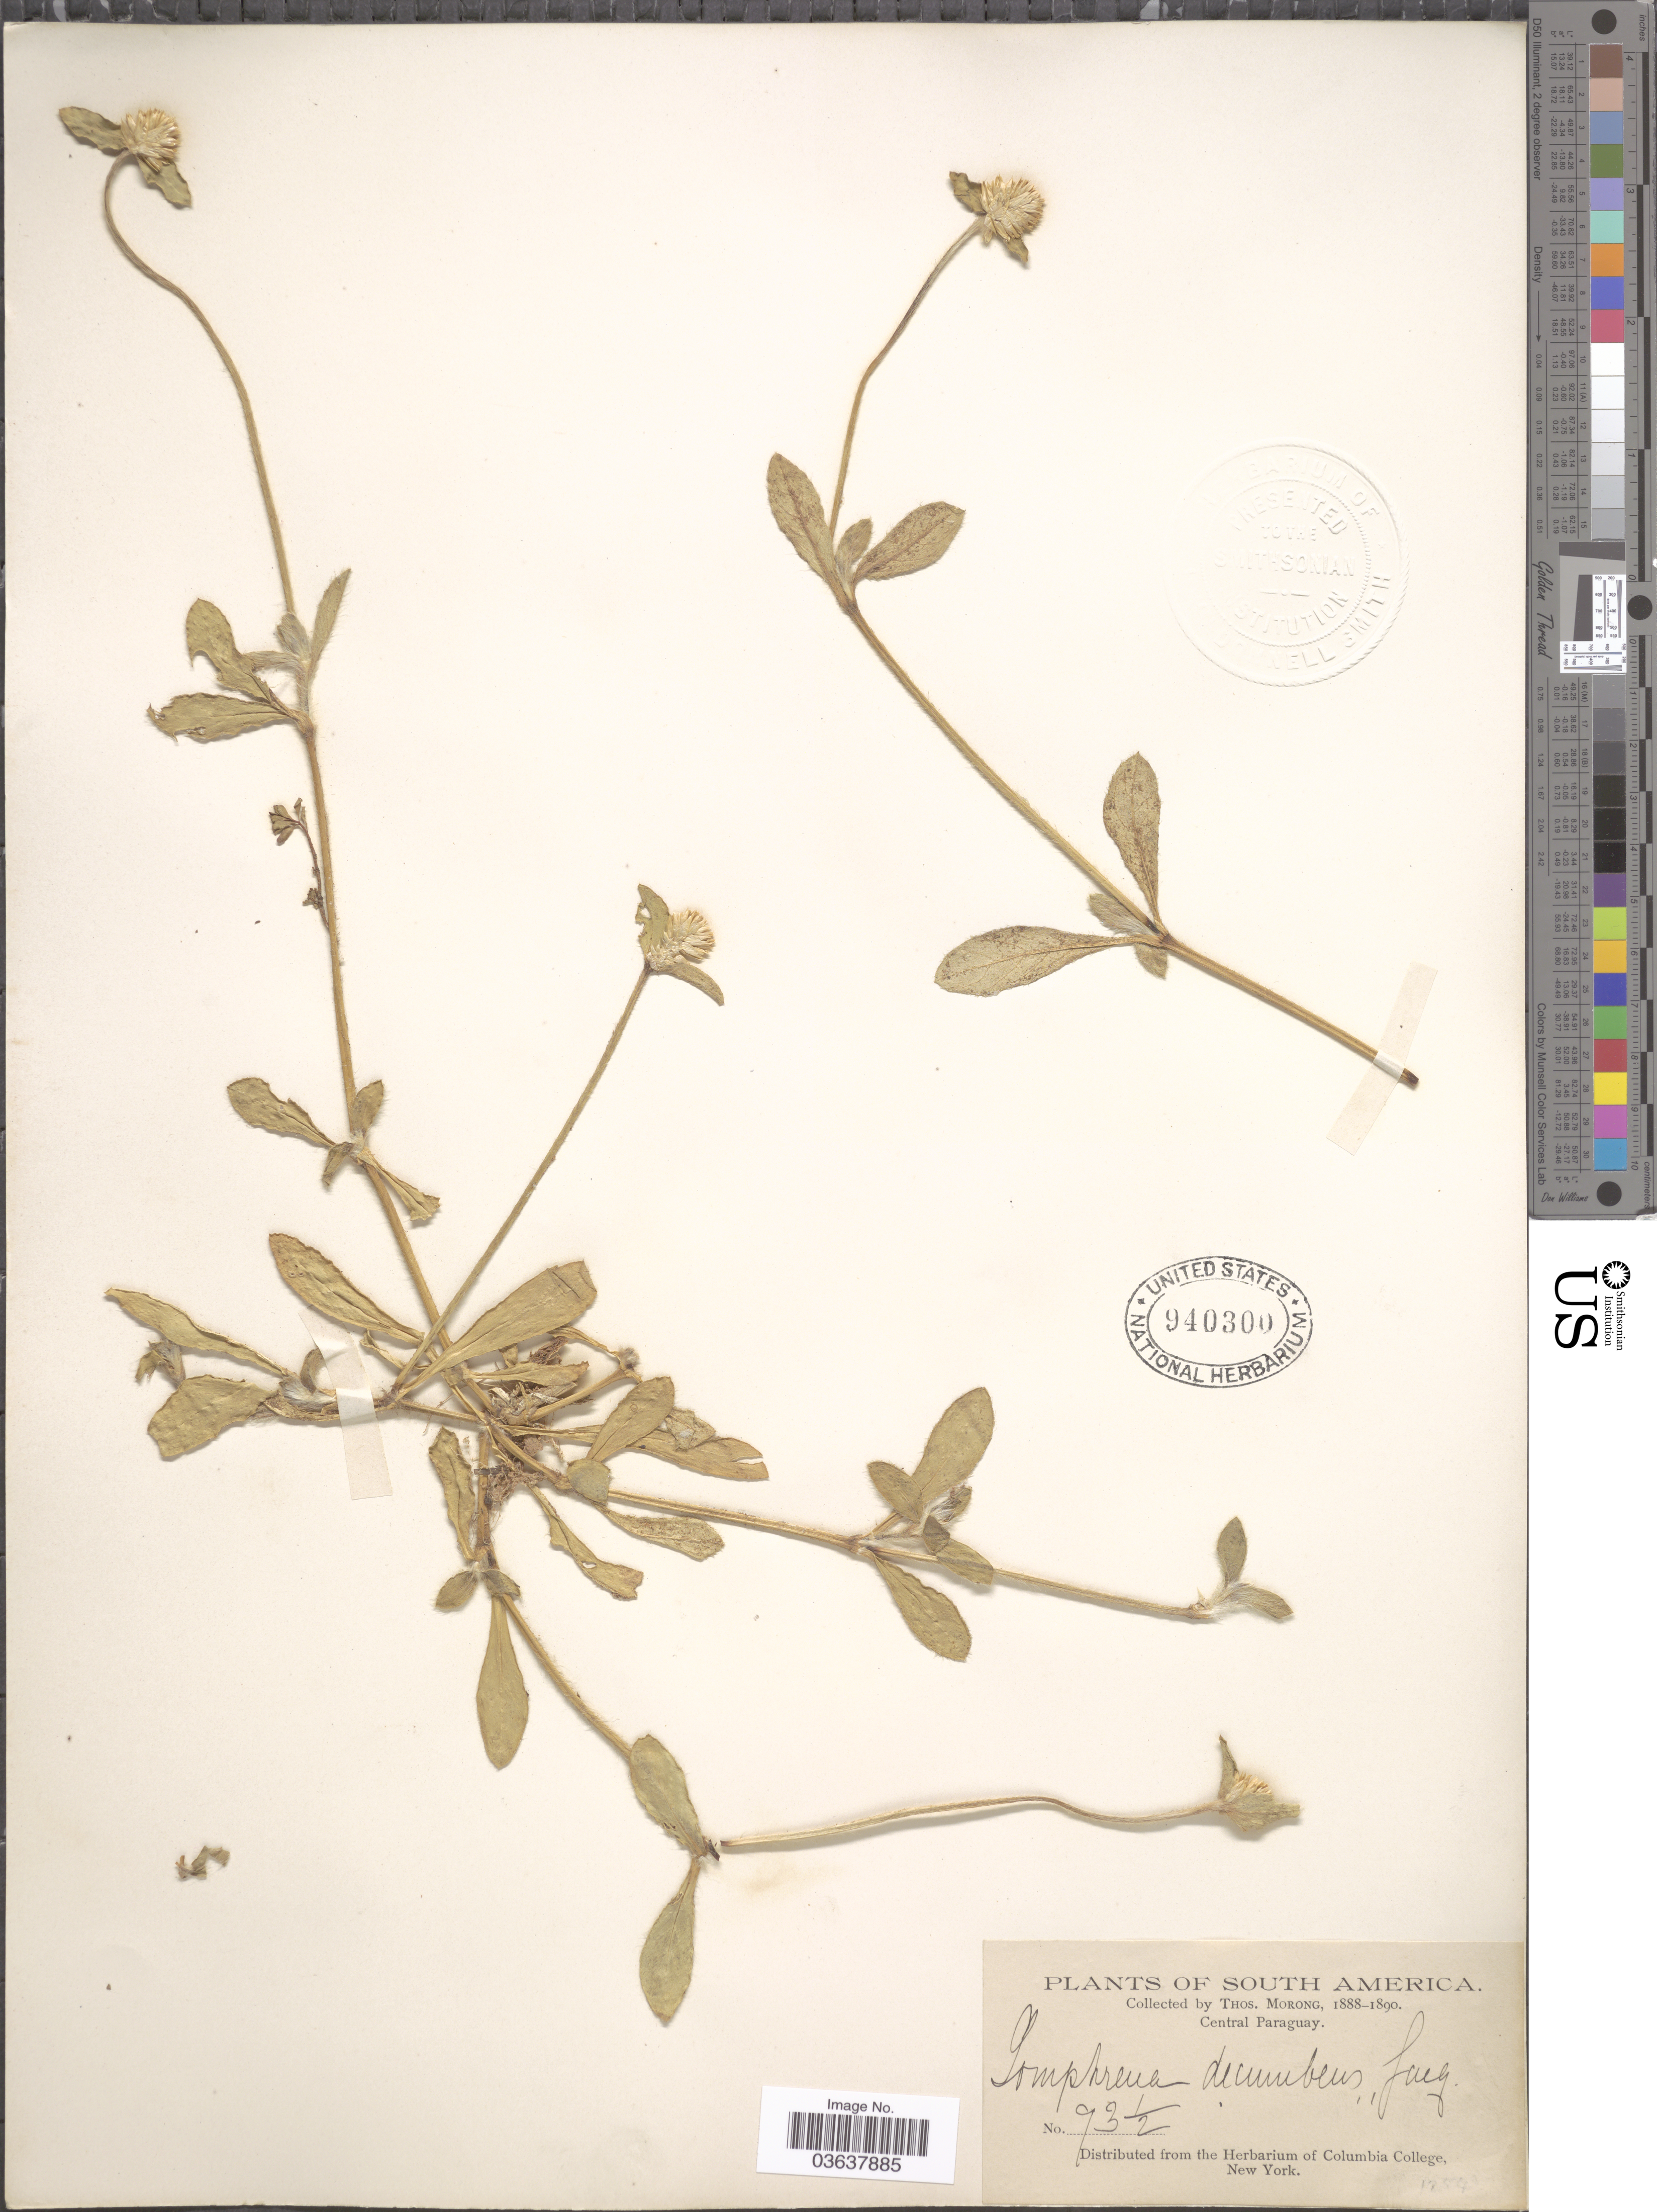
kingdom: Plantae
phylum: Tracheophyta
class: Magnoliopsida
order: Caryophyllales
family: Amaranthaceae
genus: Gomphrena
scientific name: Gomphrena decumbens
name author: Jacq.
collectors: ex herb. T. Morong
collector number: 93½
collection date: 1888/1890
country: Paraguay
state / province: Central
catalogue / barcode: US 940300